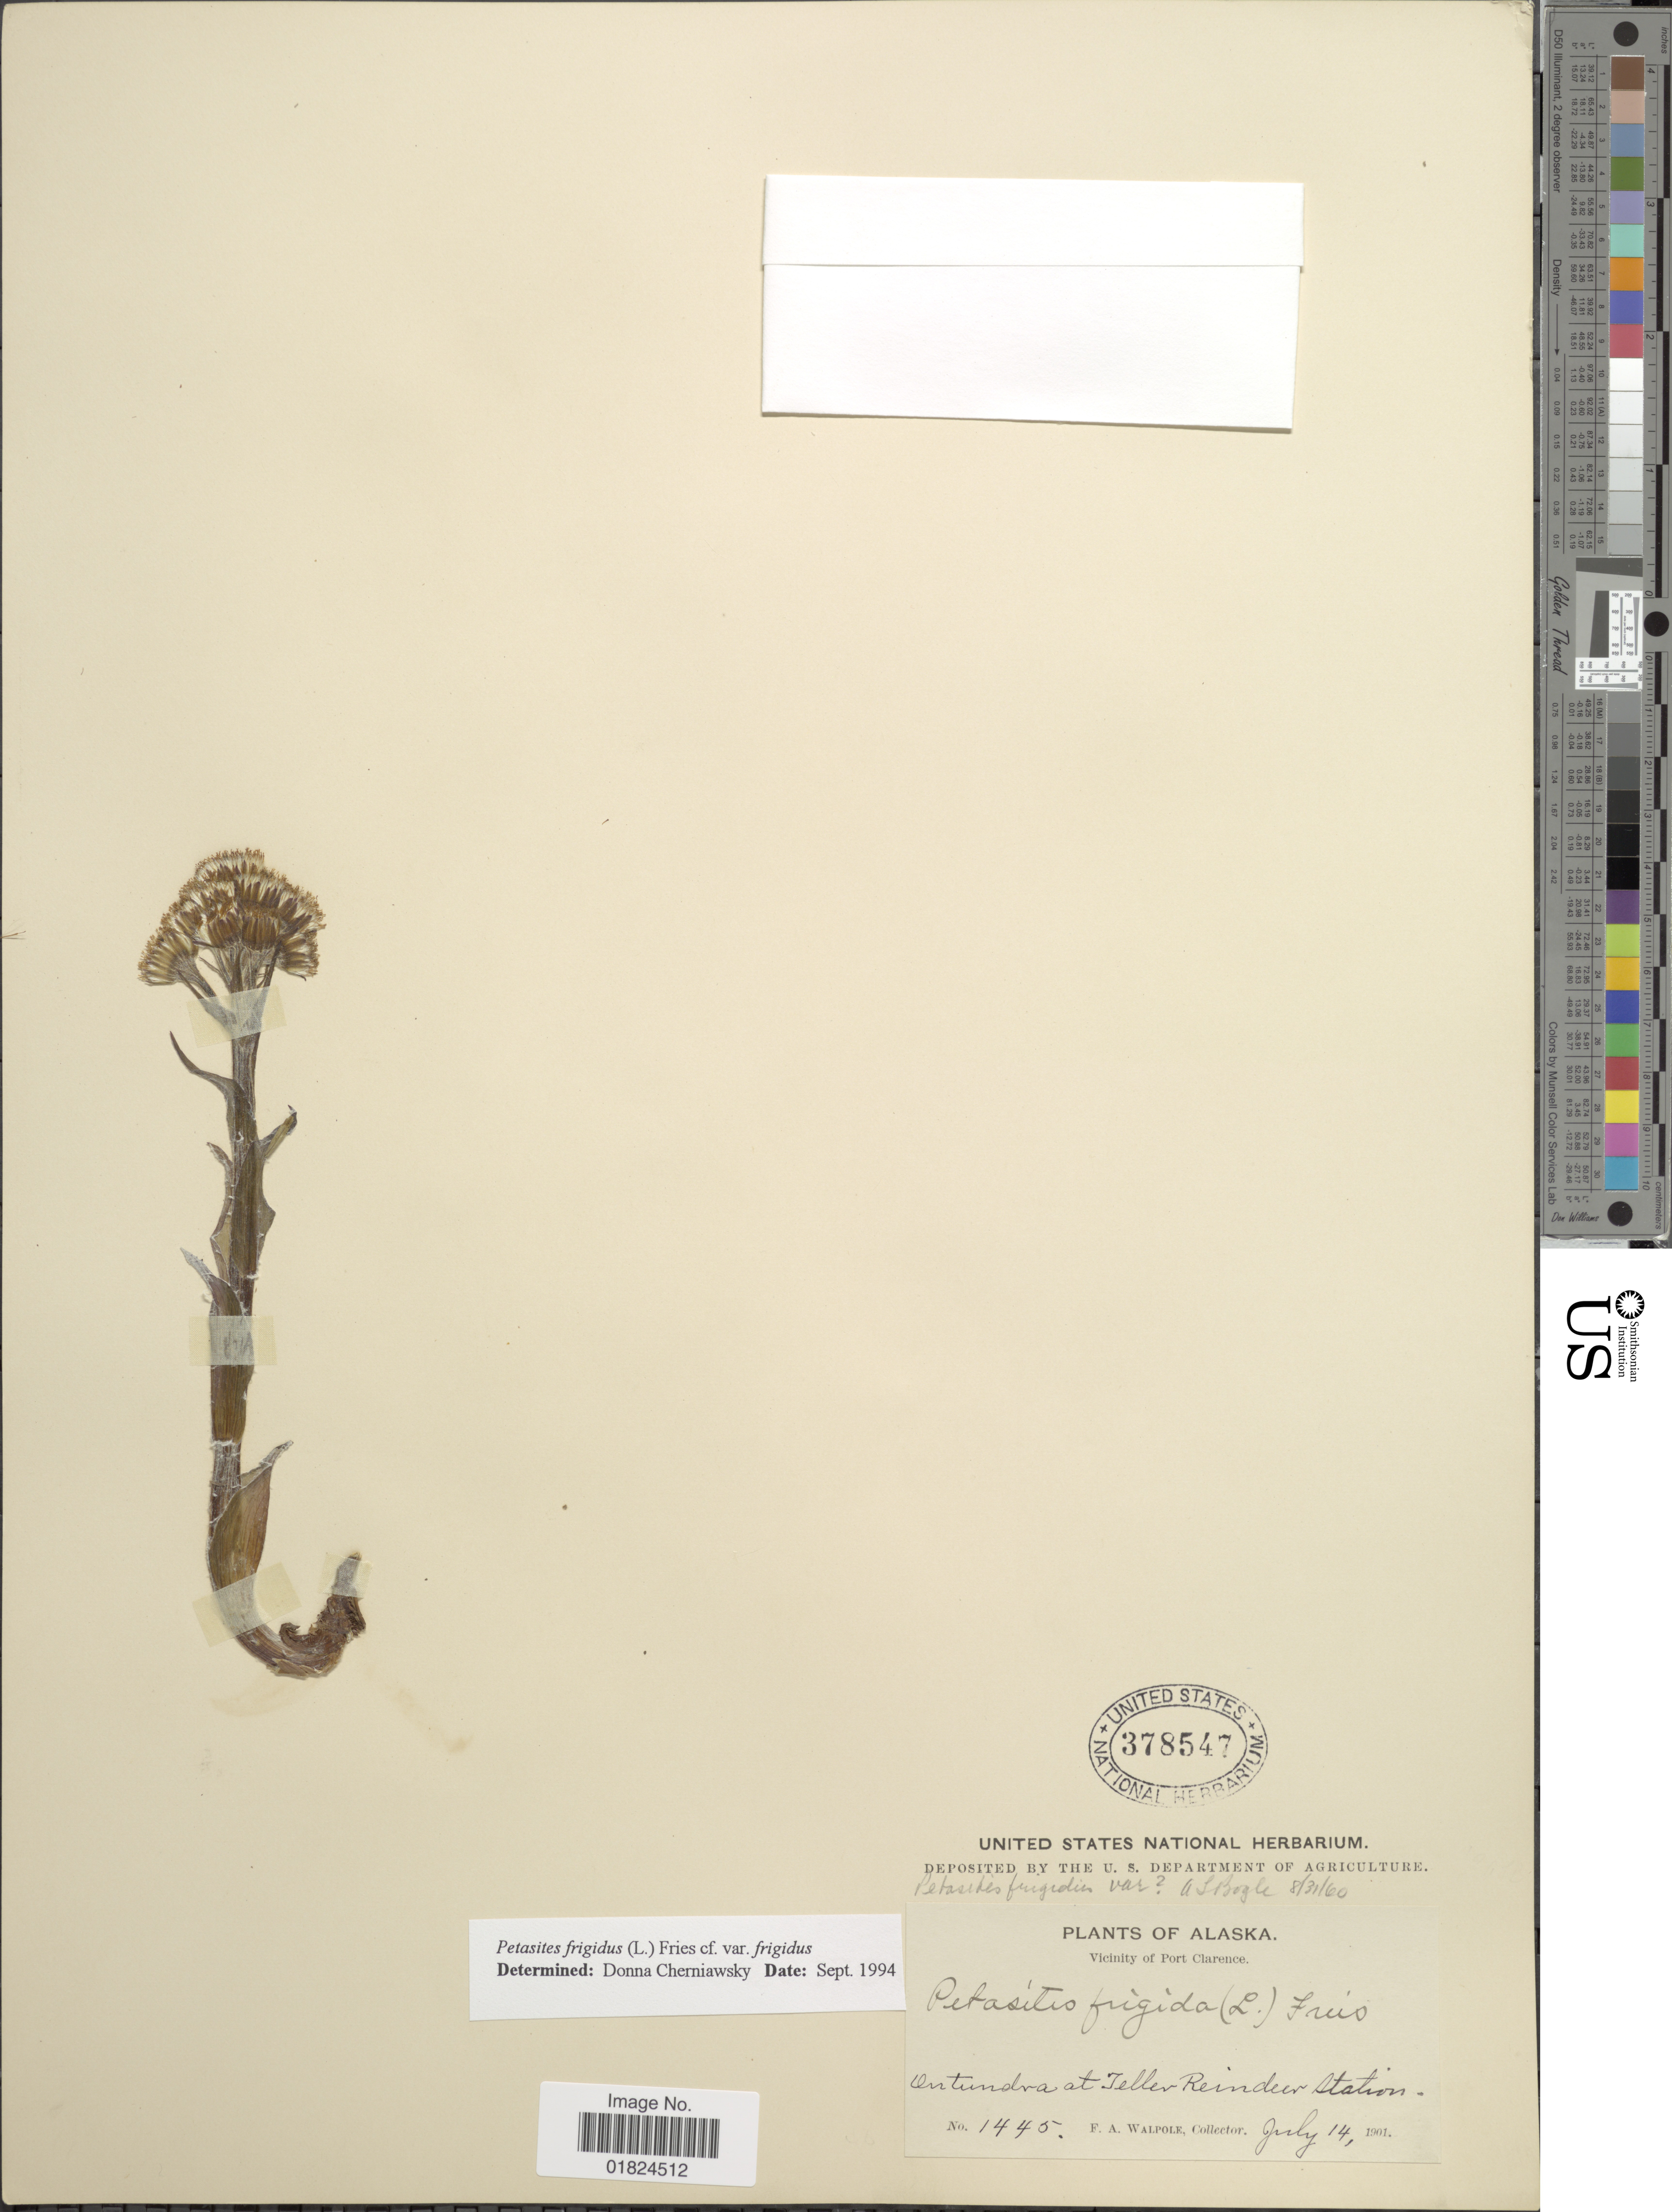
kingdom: Plantae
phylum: Tracheophyta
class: Magnoliopsida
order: Asterales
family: Asteraceae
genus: Petasites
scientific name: Petasites frigidus var. frigidus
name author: (L.) Fr.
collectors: F. Walpole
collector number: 1445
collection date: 1901-07-14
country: United States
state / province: Alaska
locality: Vicinity of Port Clarence, on tundra at Teller Reindeer Station.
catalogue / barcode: US 378547